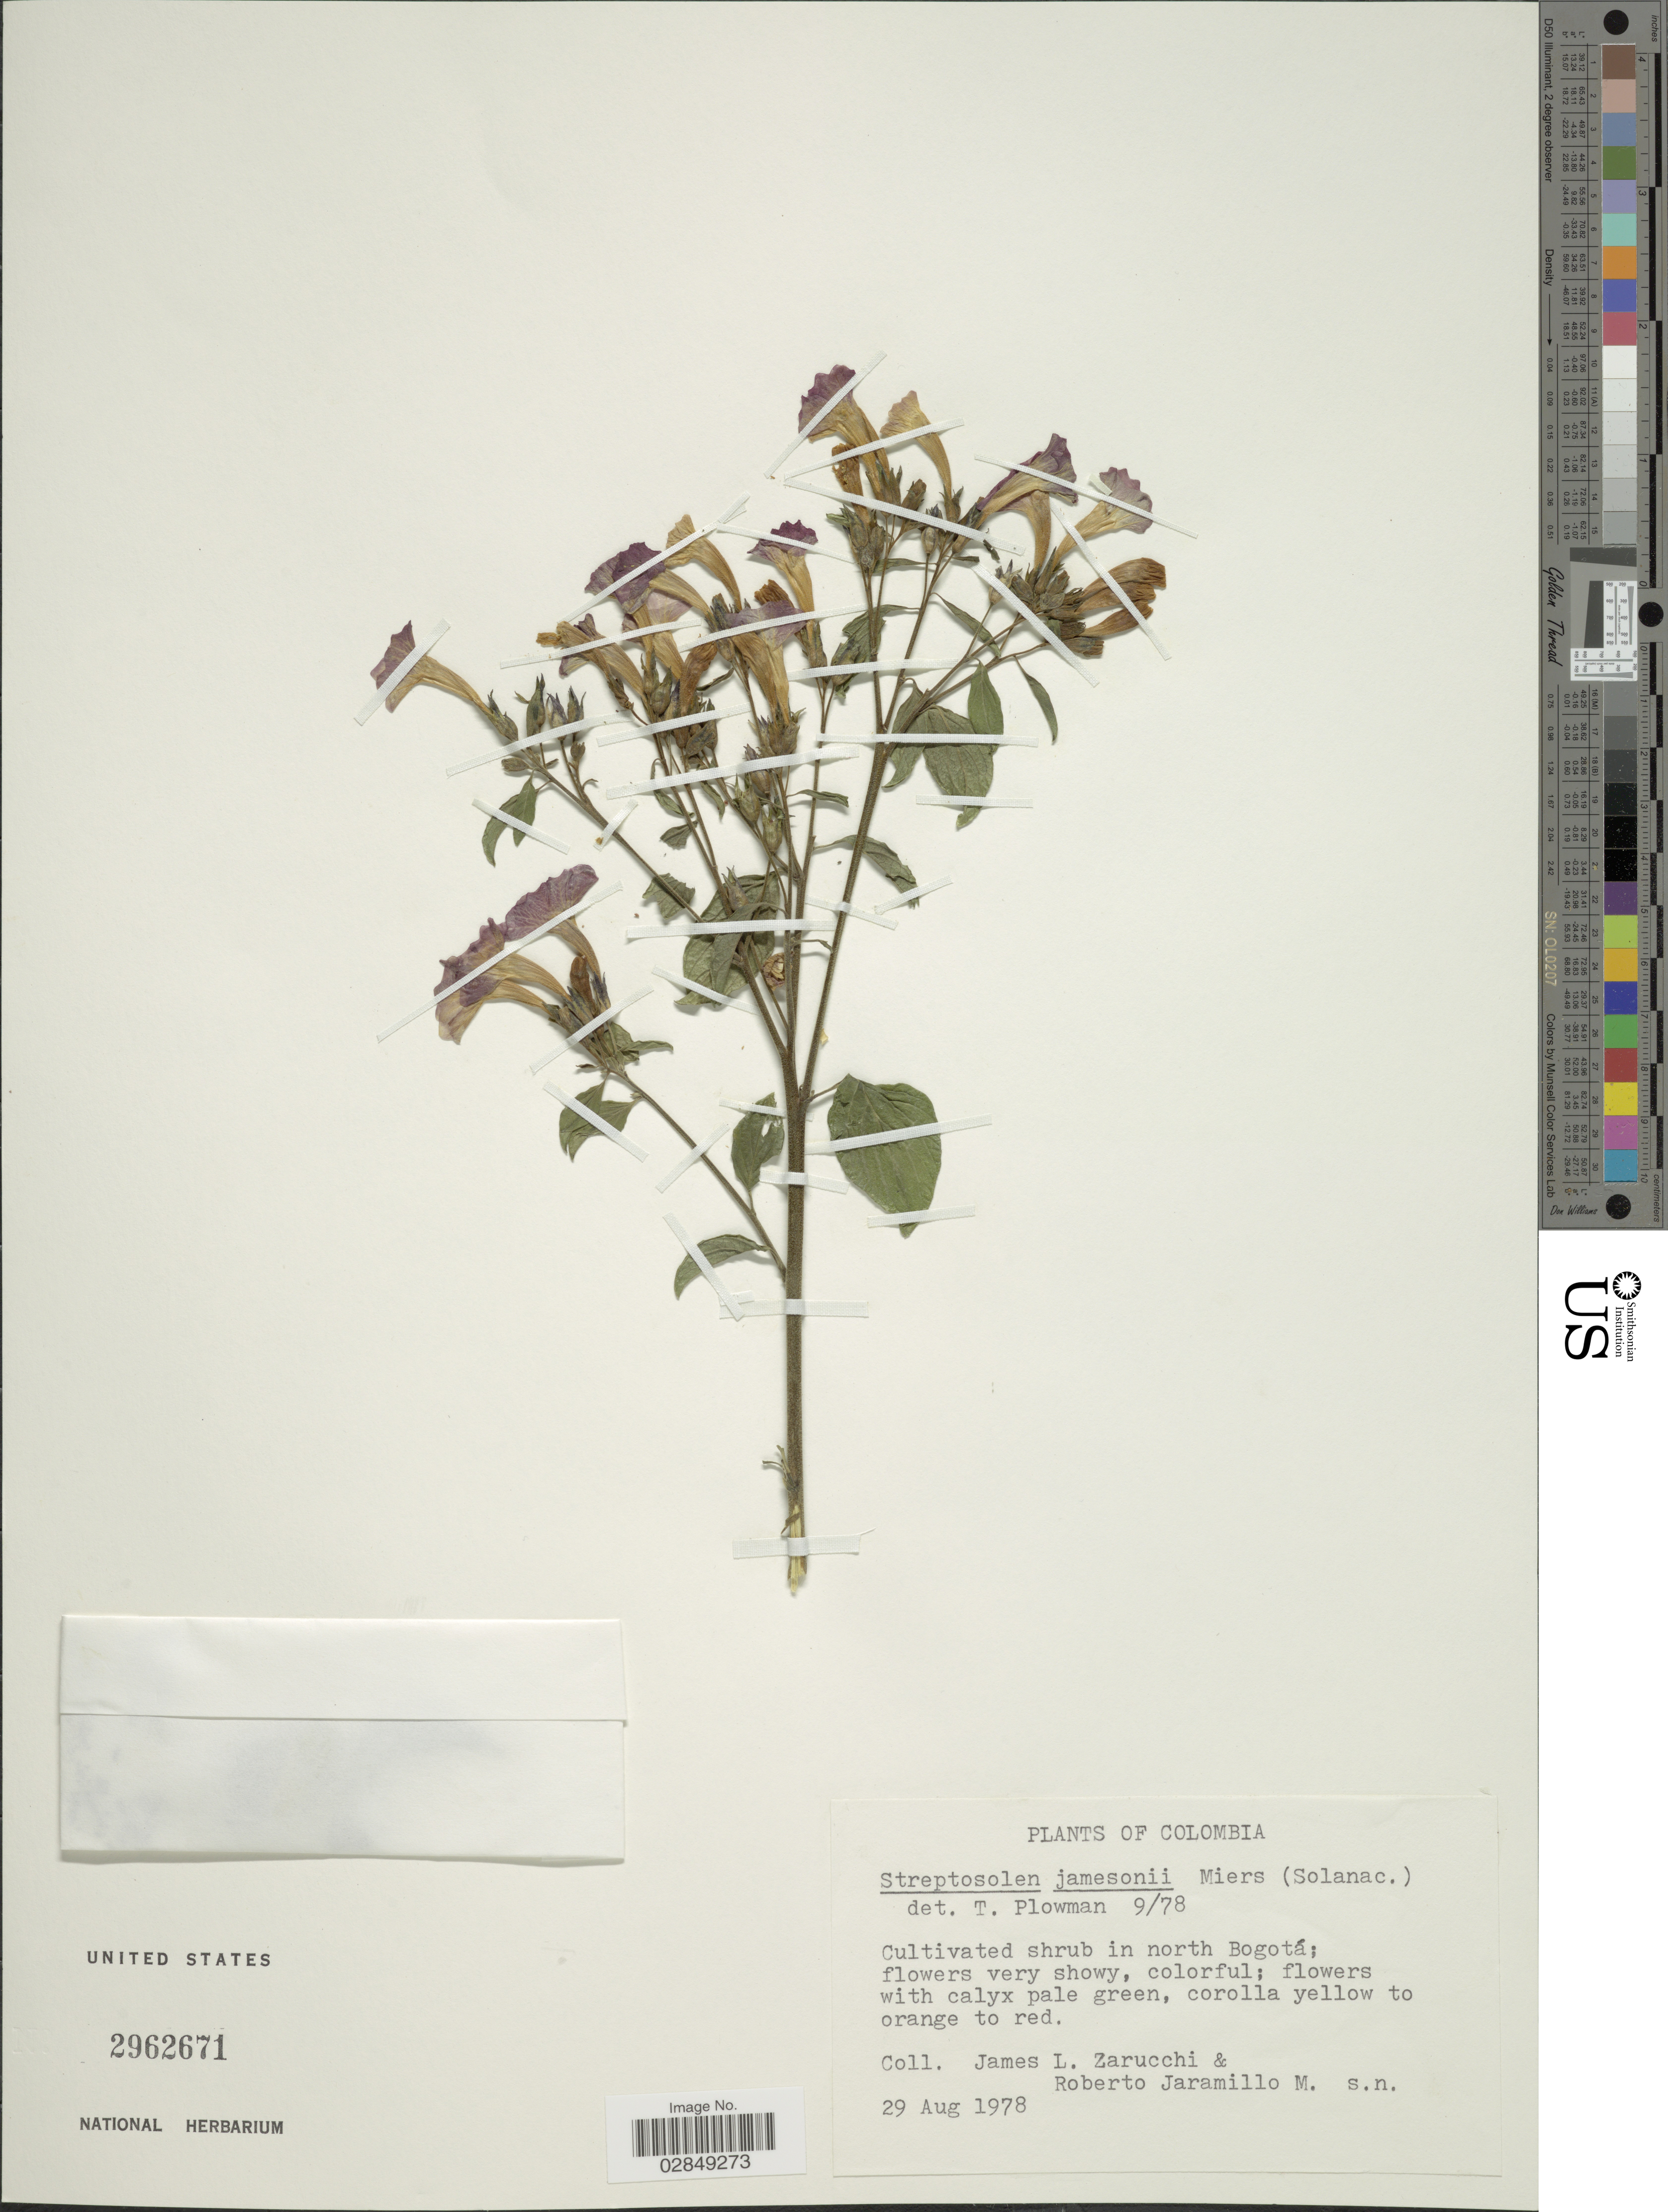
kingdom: Plantae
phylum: Tracheophyta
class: Magnoliopsida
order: Solanales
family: Solanaceae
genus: Streptosolen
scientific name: Streptosolen jamesonii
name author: (Benth.) Miers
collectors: J. L. Zarucchi & R. Jaramillo M.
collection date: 1978-08-29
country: Colombia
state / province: Bogota D.C.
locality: North Bogotá.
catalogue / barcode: US 2962671